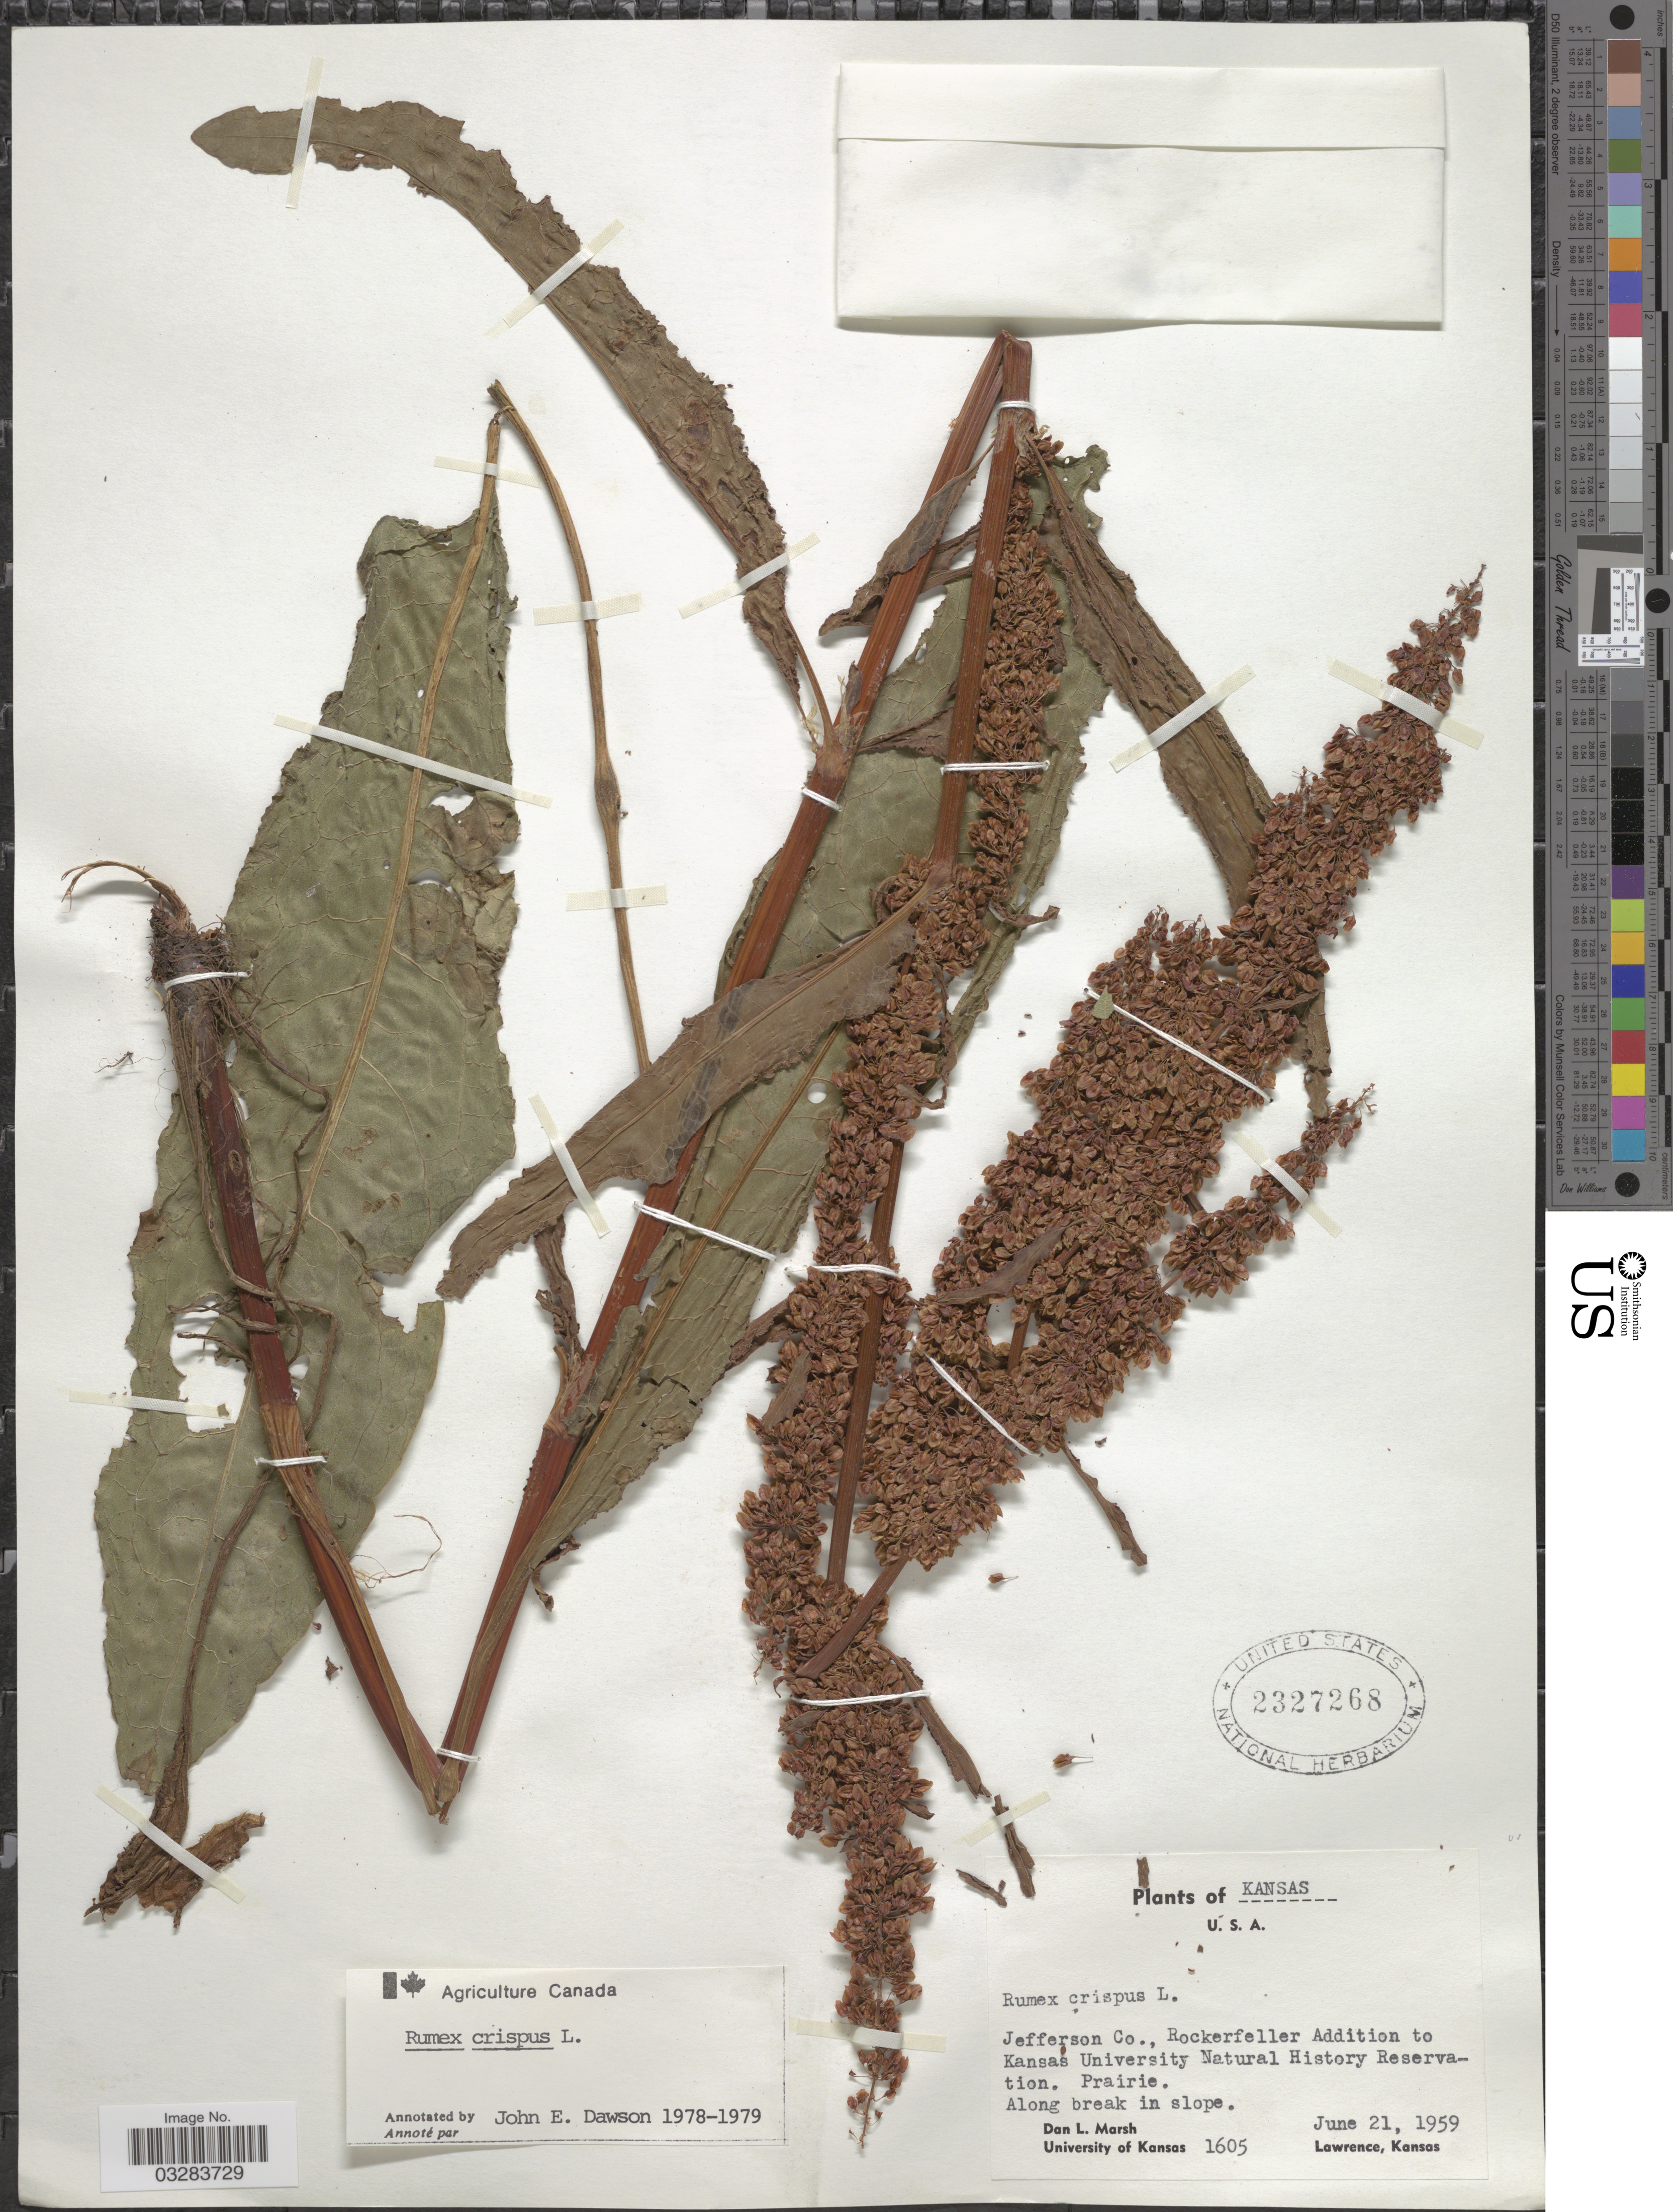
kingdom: Plantae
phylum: Tracheophyta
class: Magnoliopsida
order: Caryophyllales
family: Polygonaceae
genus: Rumex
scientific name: Rumex crispus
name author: L.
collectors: D. L. Marsh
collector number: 1605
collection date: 1959-06-21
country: United States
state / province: Kansas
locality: Jefferson Co., Rockerfeller Addition to Kansas University Natural History Reservation.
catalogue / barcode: US 2327268